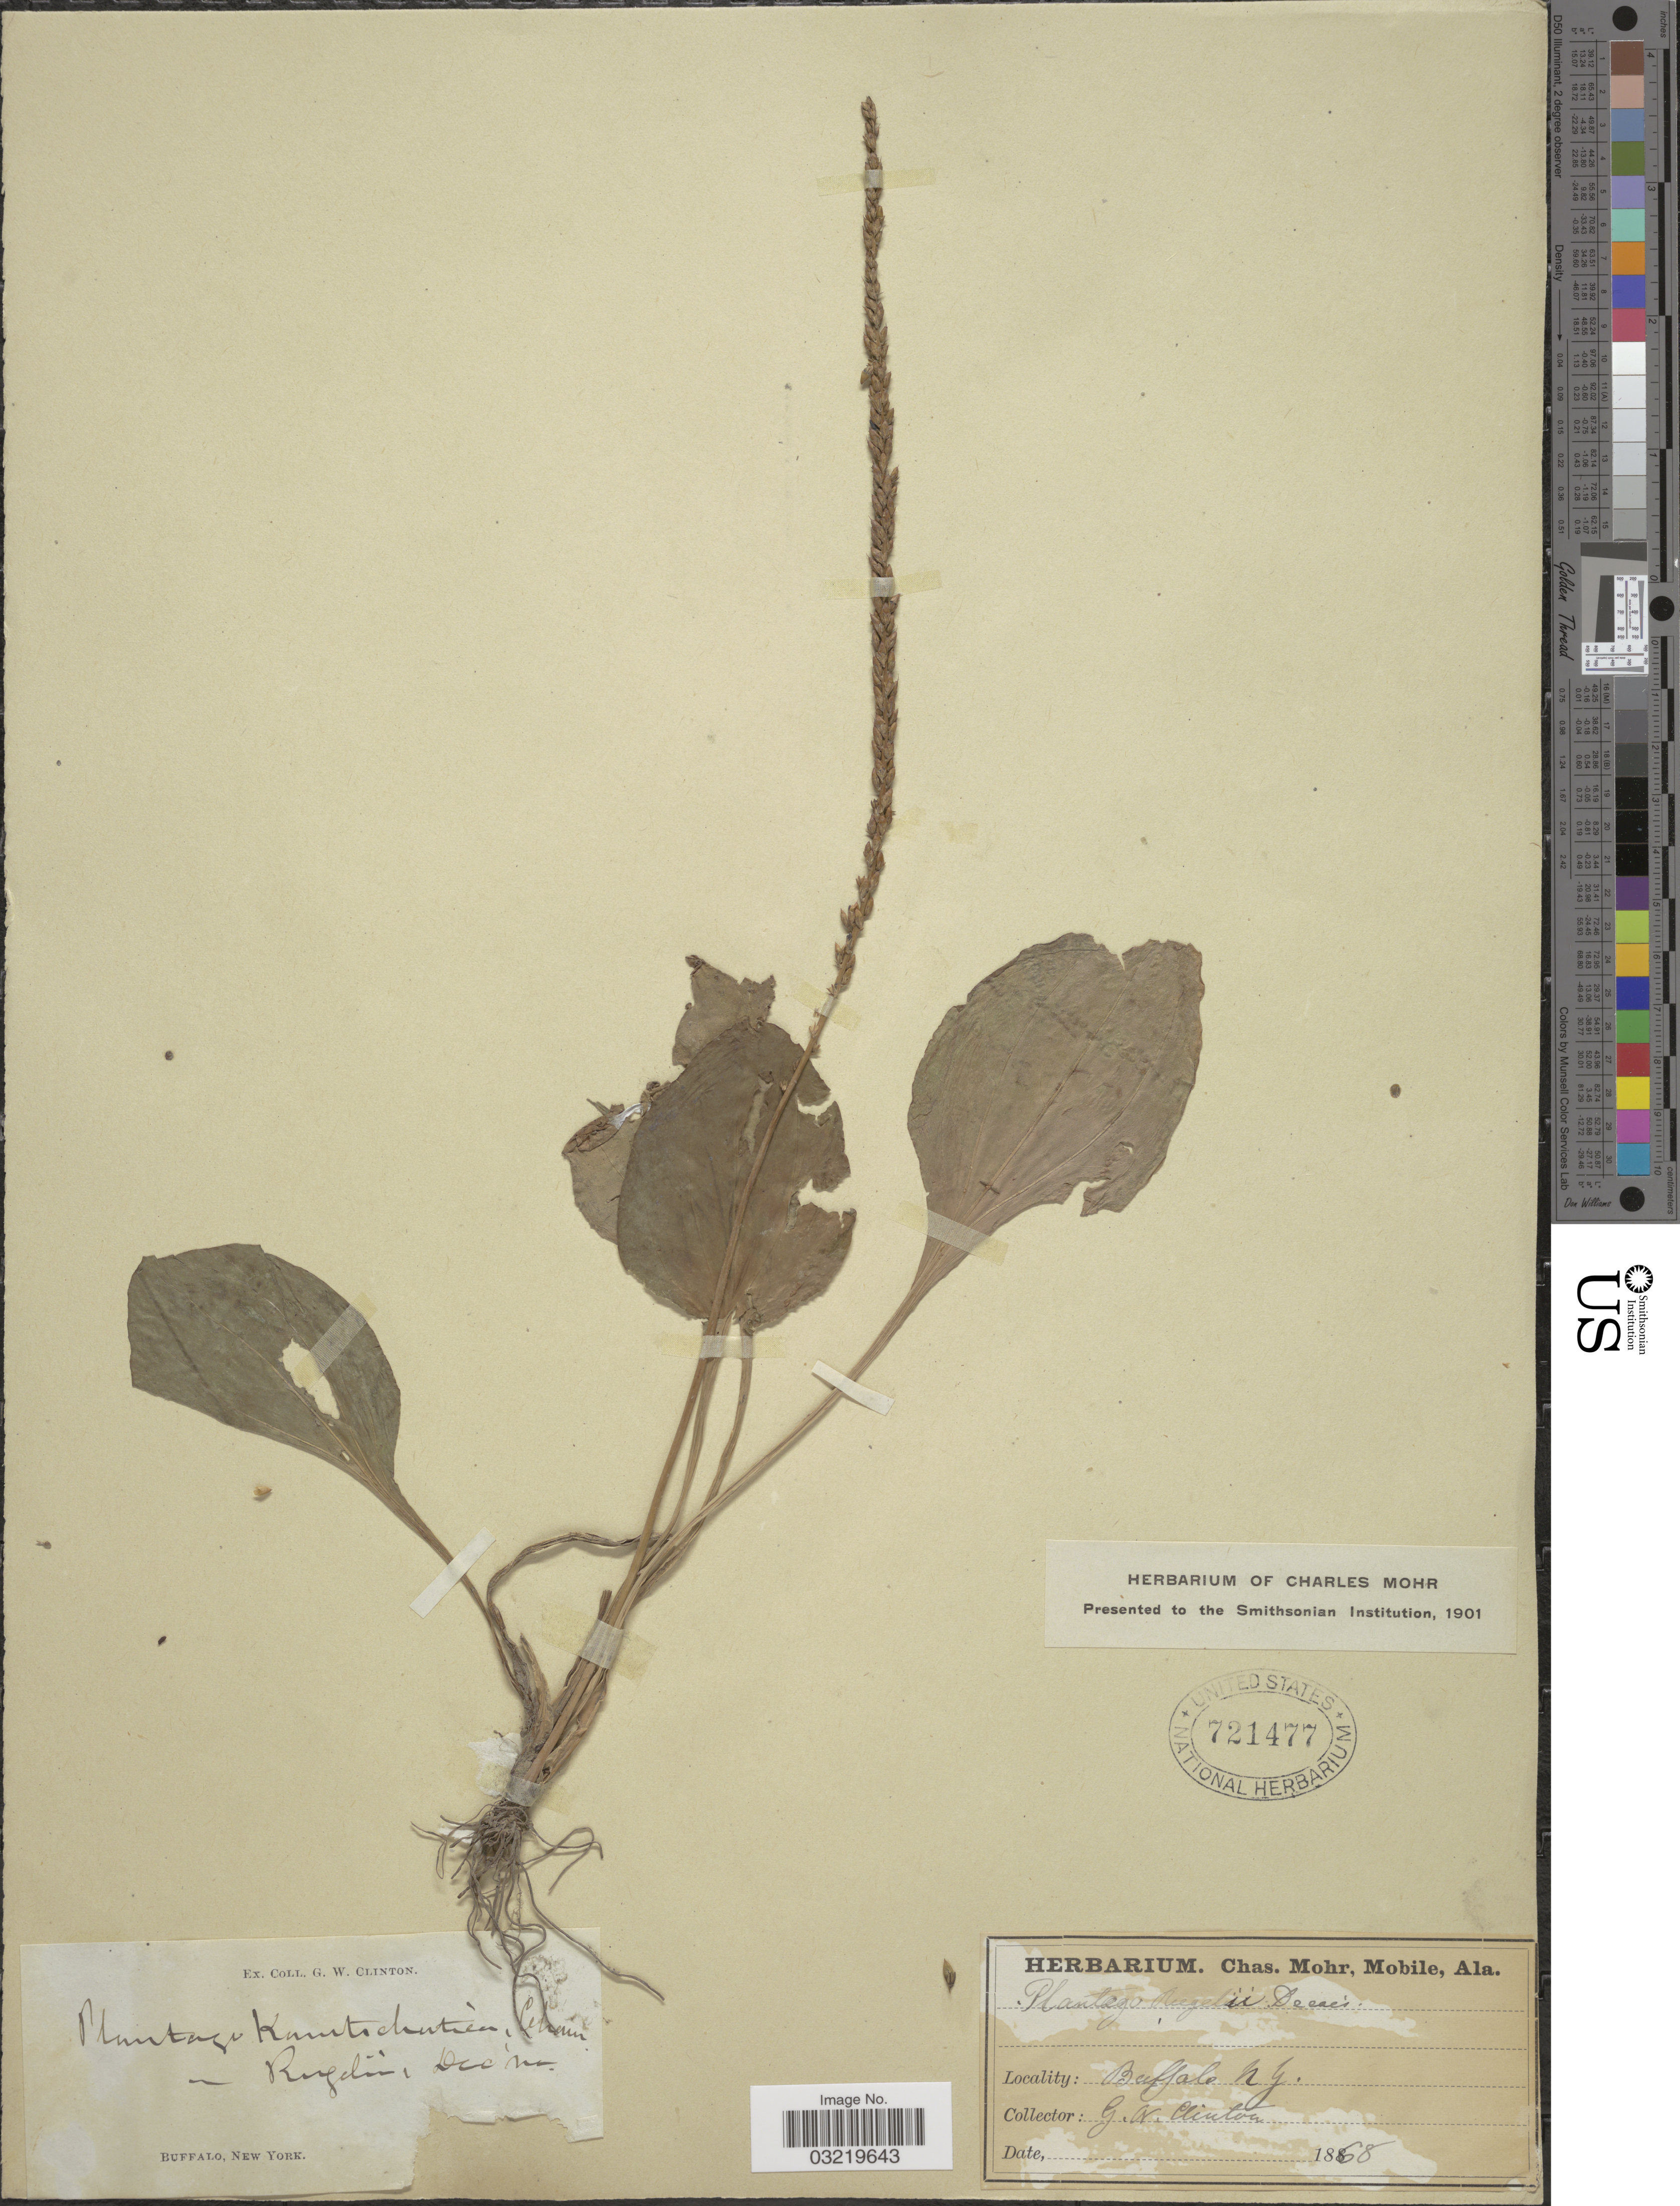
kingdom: Plantae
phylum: Tracheophyta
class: Magnoliopsida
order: Lamiales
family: Plantaginaceae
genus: Plantago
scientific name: Plantago rugelii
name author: Decne.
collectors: G. W. Clinton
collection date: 1868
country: United States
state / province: New York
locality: Buffalo.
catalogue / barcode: US 721477